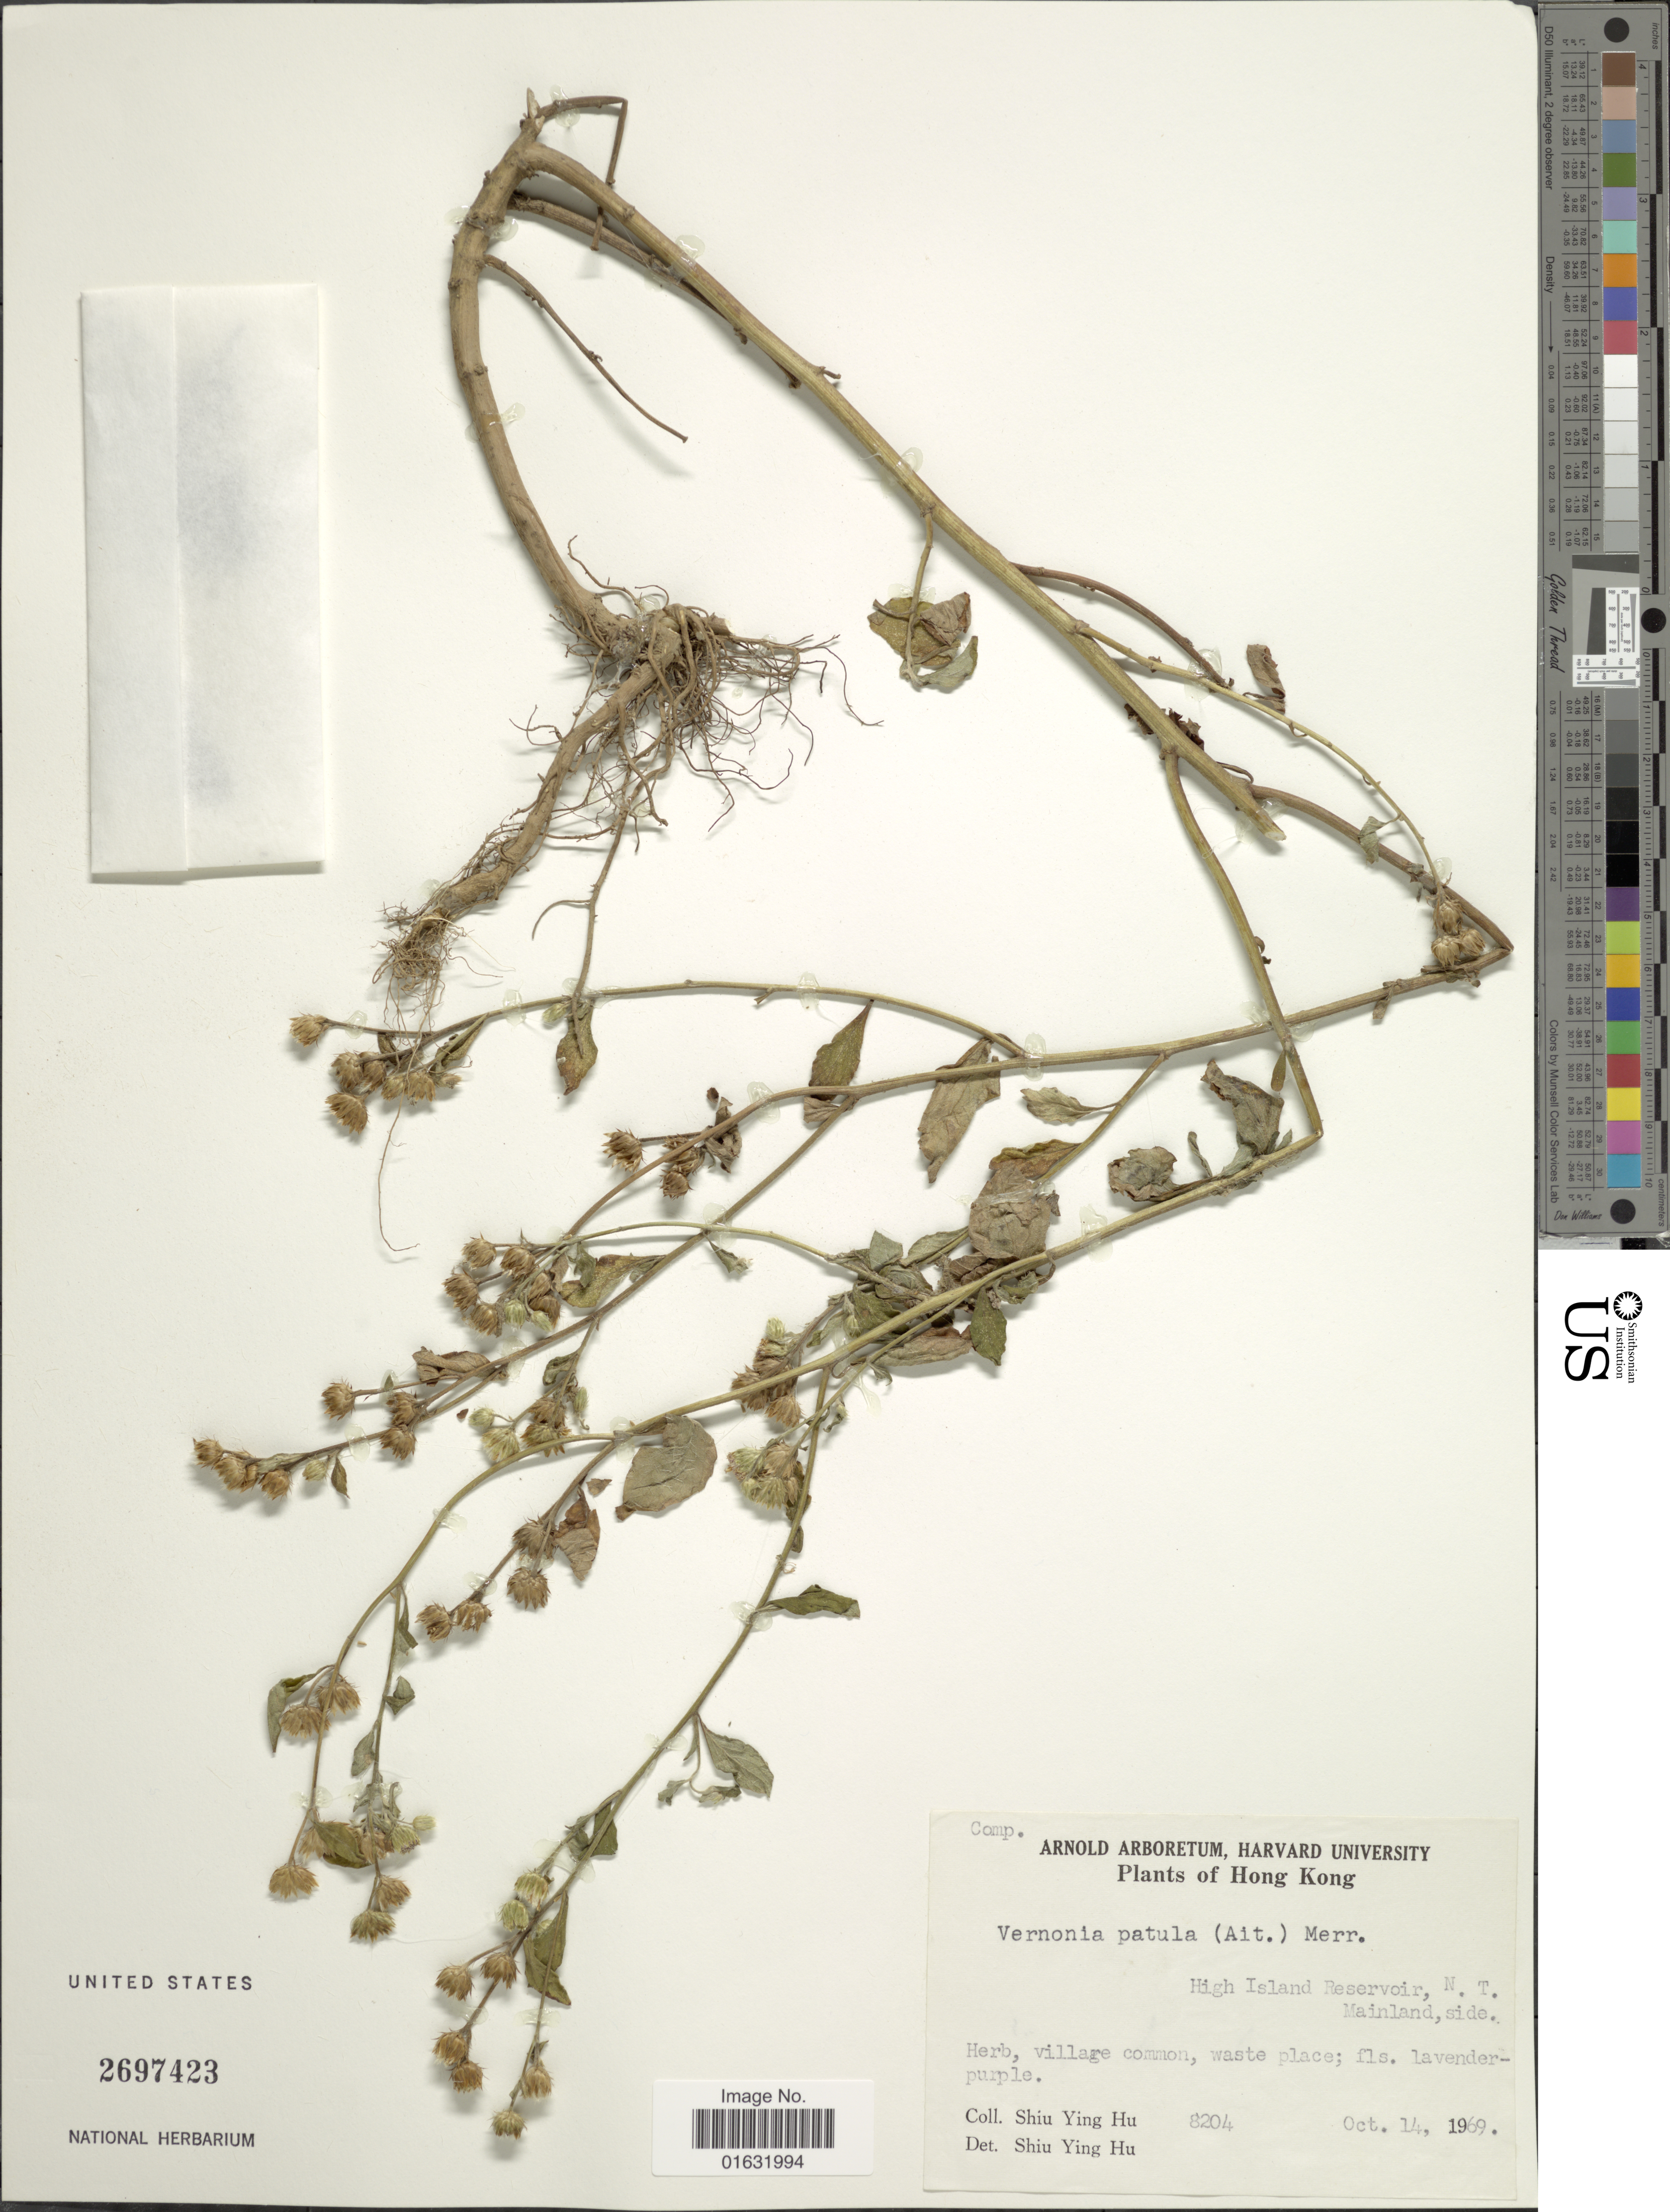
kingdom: Plantae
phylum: Tracheophyta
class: Magnoliopsida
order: Asterales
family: Asteraceae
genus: Cyanthillium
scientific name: Cyanthillium patulum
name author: (Aiton) H. Rob.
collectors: S. Y. Hu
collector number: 8204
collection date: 1969-10-14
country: China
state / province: Hong Kong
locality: Hong Kong, High Island Reservoir, N. T. Mainland.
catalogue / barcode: US 2697423